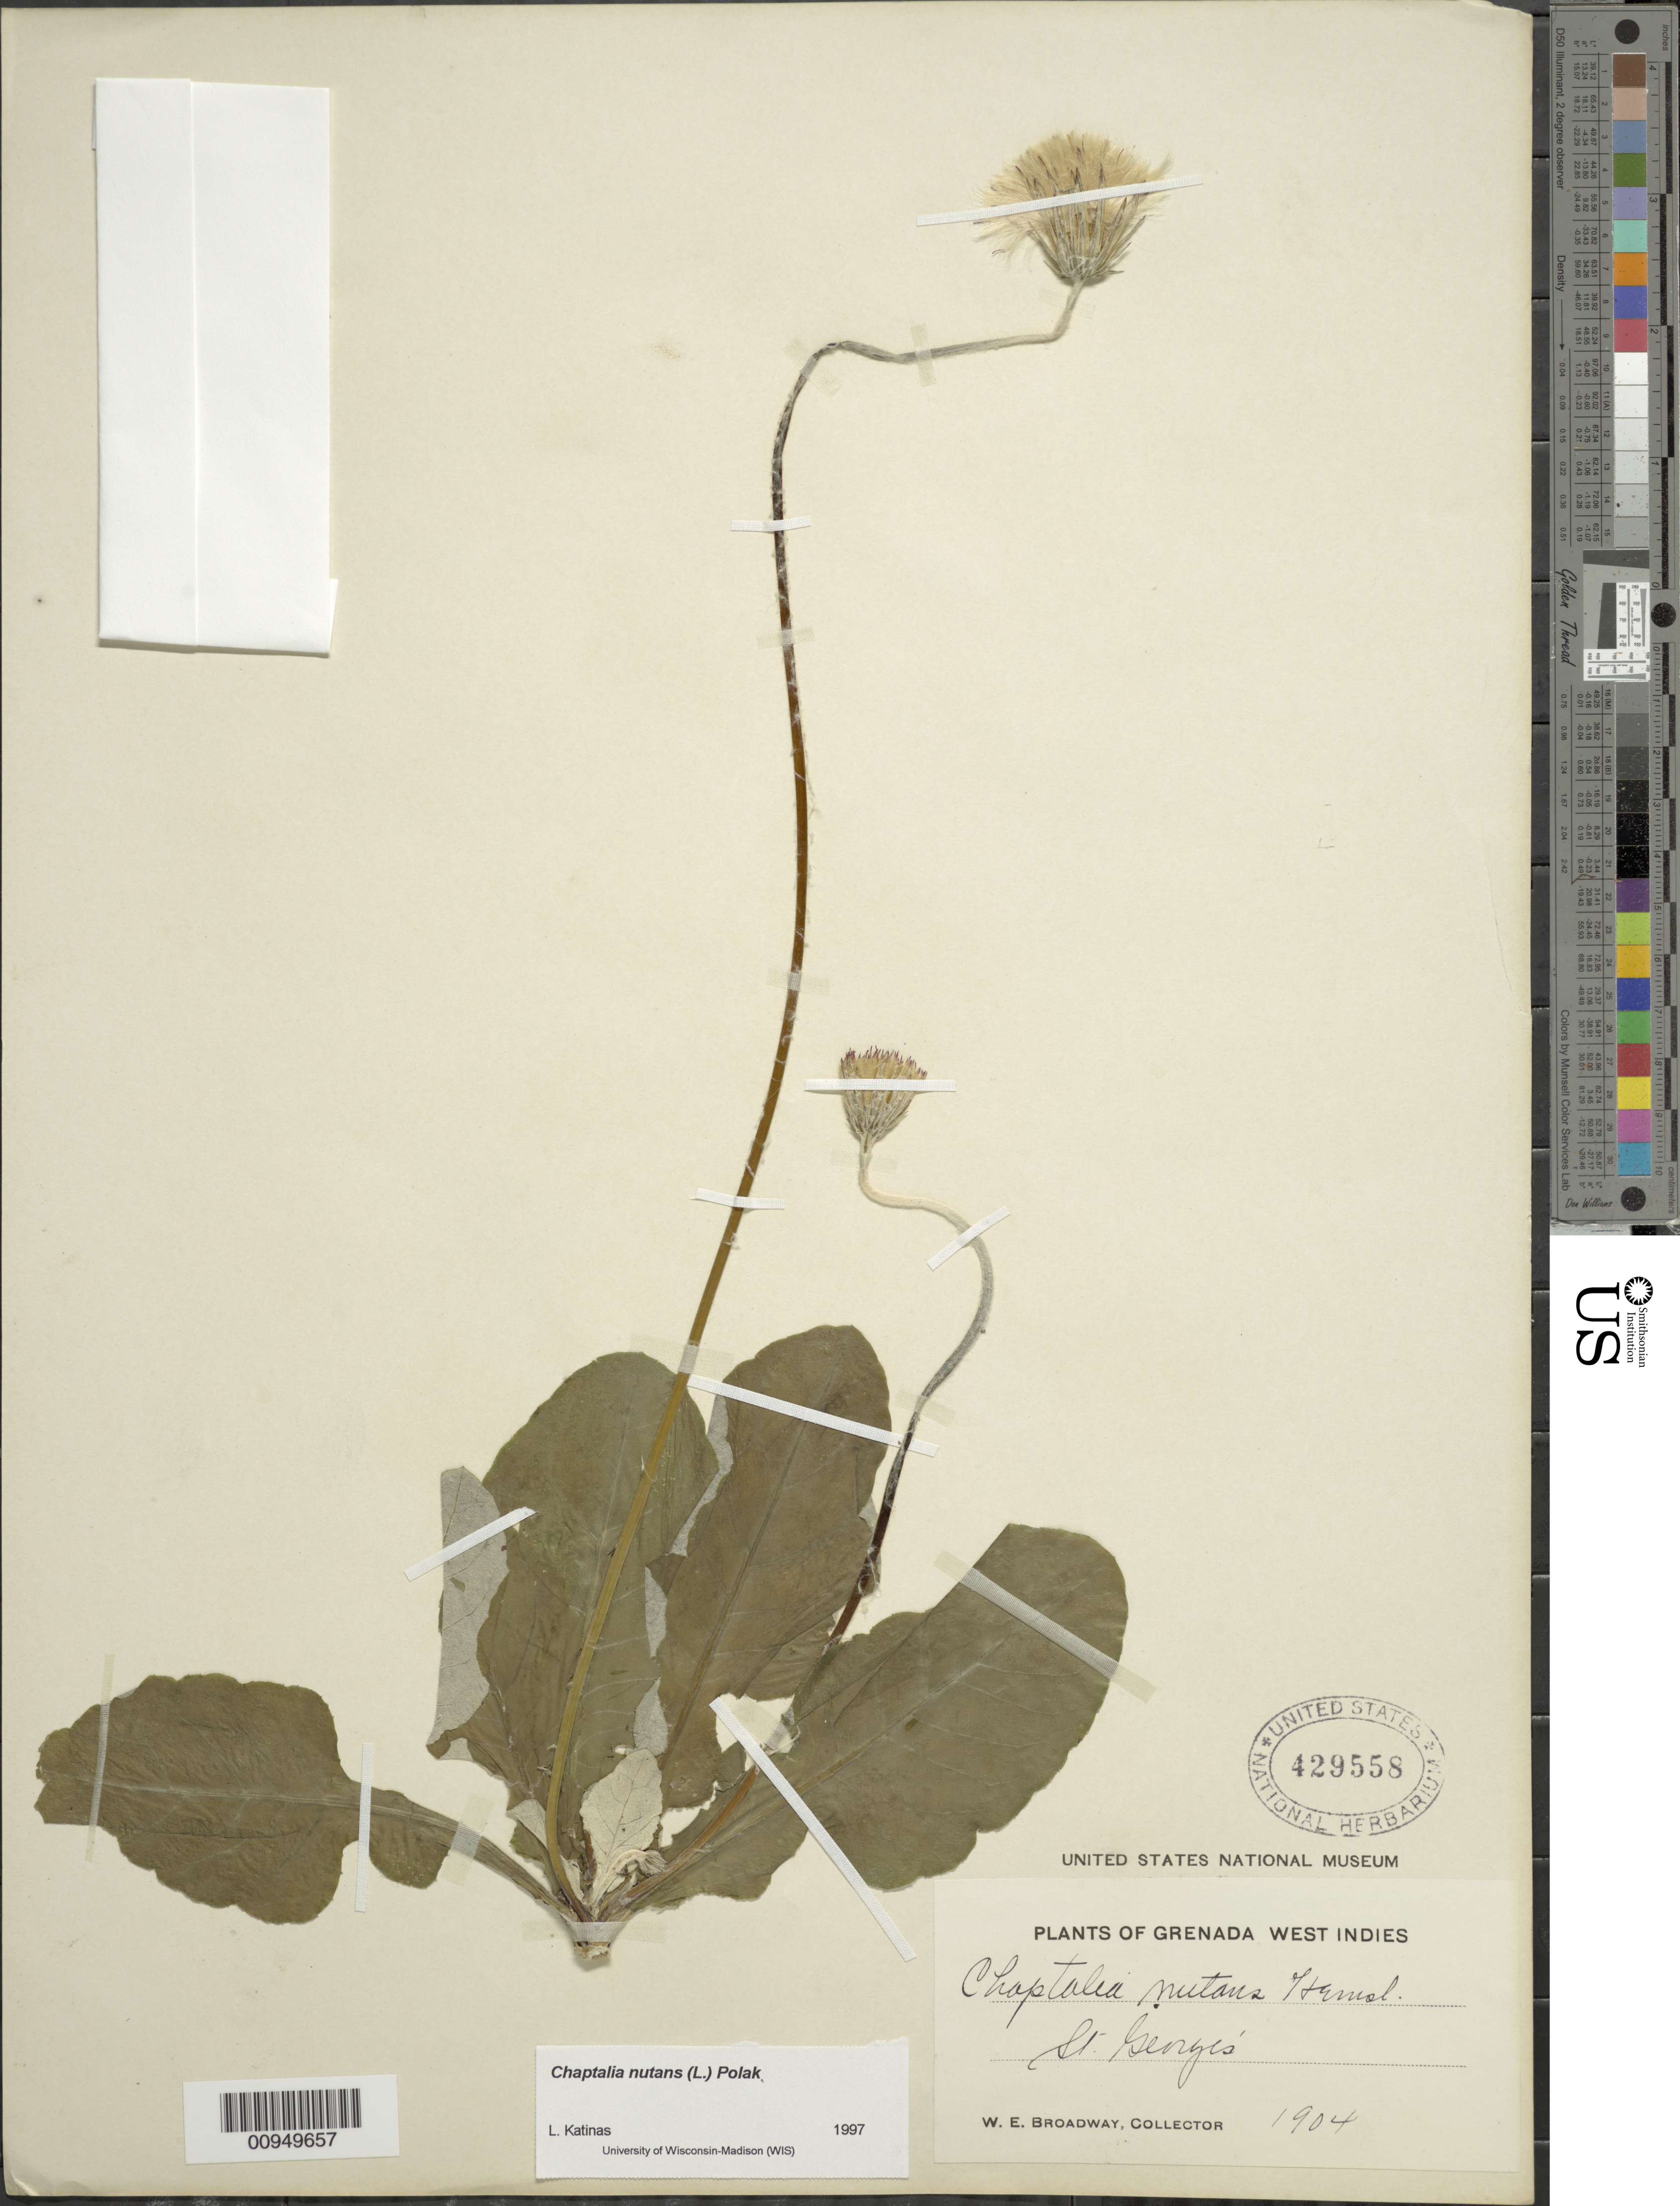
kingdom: Plantae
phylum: Tracheophyta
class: Magnoliopsida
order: Asterales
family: Asteraceae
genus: Chaptalia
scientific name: Chaptalia nutans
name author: (L.) Pol.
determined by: Katinas, L.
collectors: W. E. Broadway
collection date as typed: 1904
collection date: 1904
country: Grenada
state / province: Saint George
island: Grenada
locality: St. George's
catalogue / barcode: US 429558